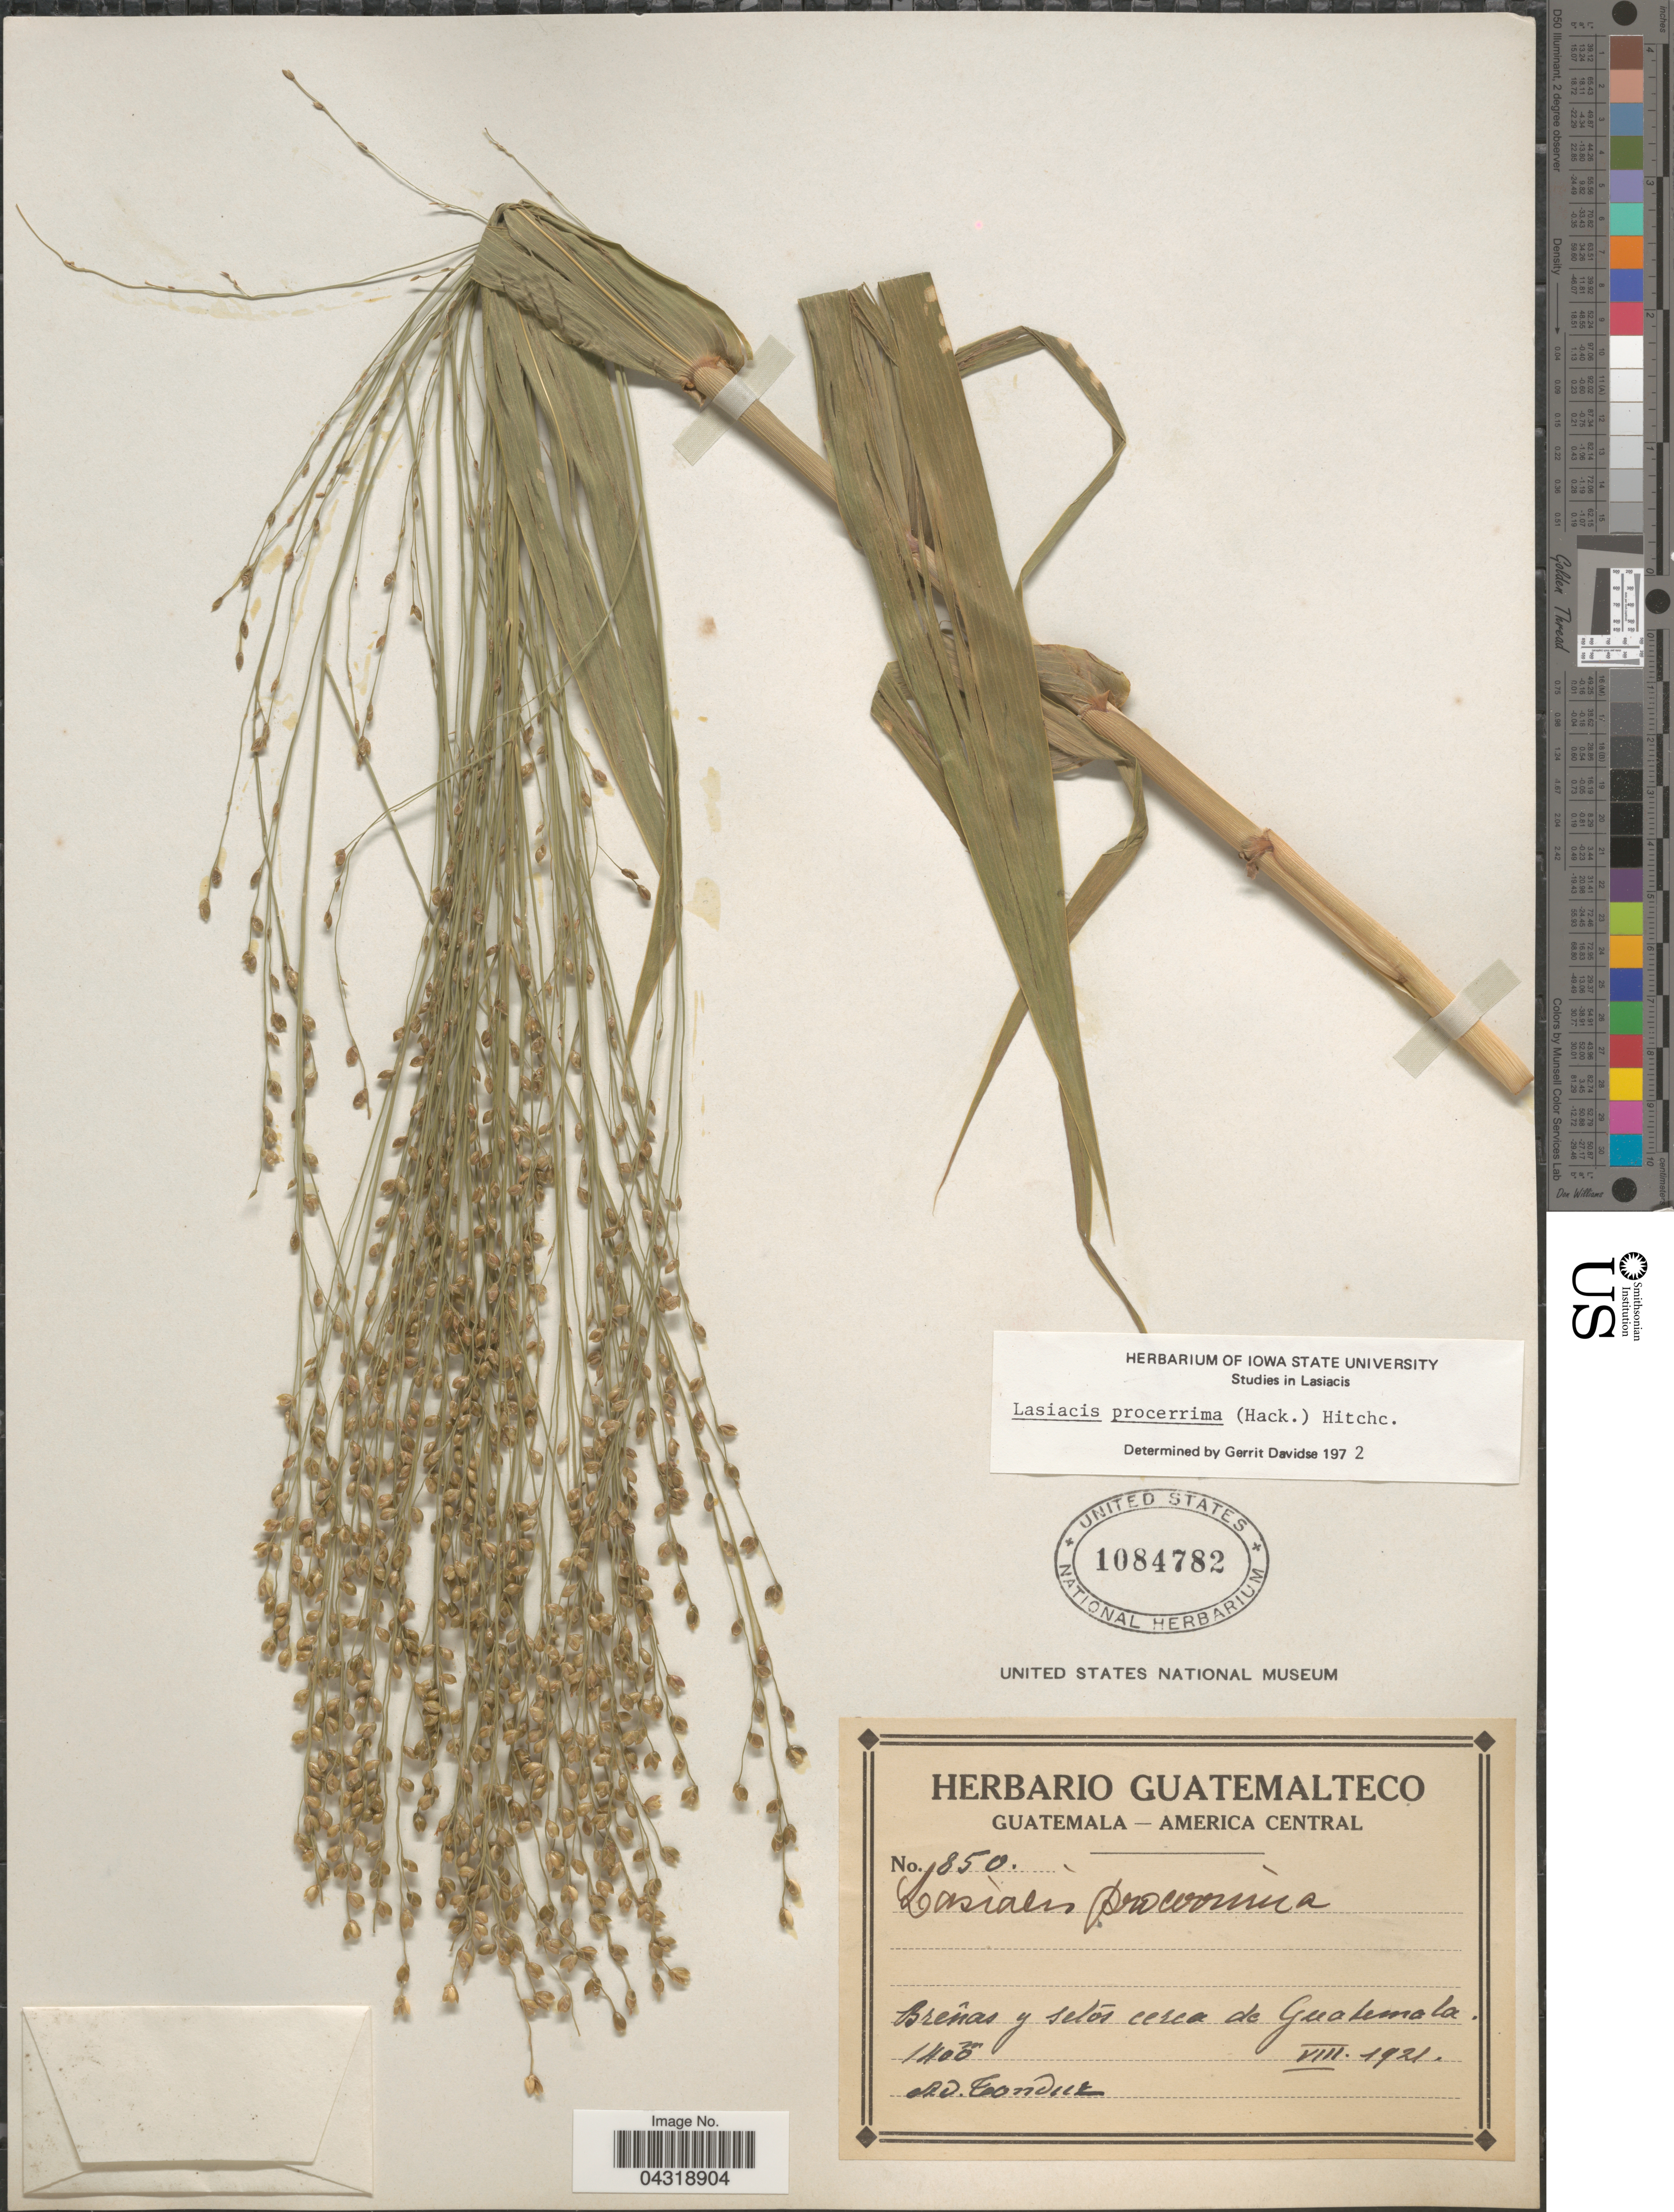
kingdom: Plantae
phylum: Tracheophyta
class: Liliopsida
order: Poales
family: Poaceae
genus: Lasiacis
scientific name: Lasiacis procerrima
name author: (Hack.) Hitchc.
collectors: A. Tonduz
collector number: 850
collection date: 1921-08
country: Guatemala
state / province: Guatemala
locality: Breṅas y setos cerca de Guatemala.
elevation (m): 1400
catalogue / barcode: US 1084782